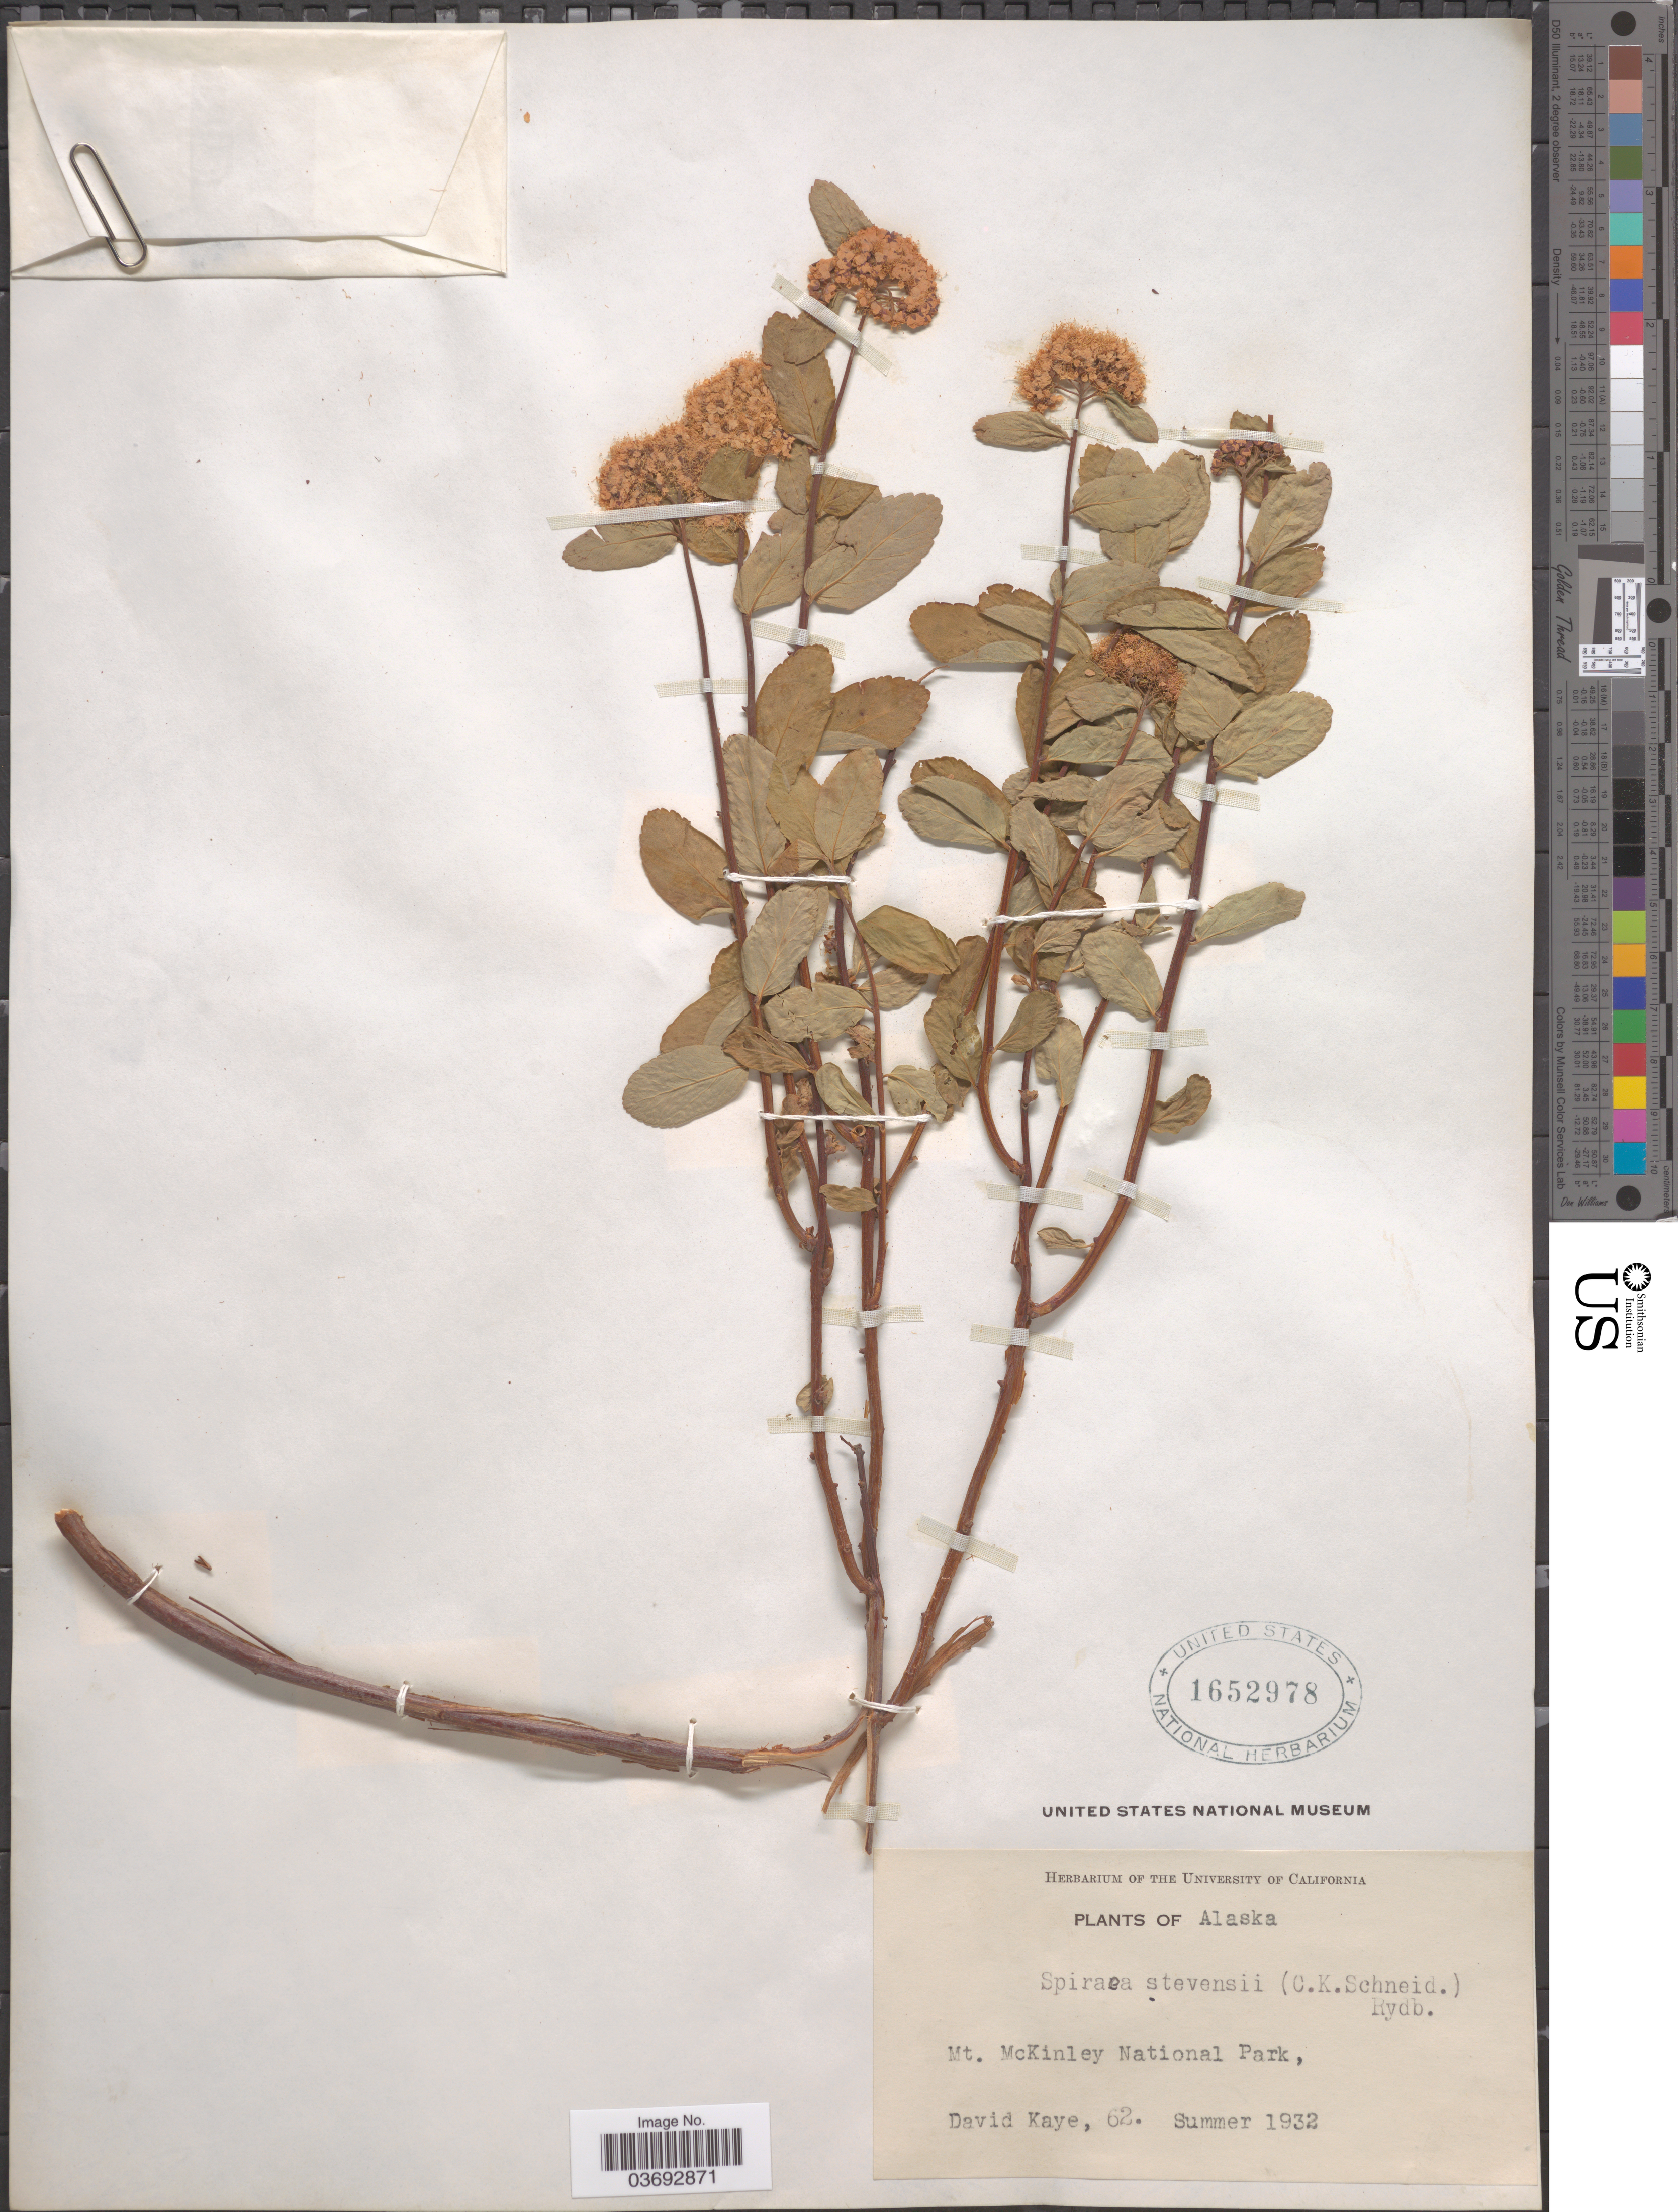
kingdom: Plantae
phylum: Tracheophyta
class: Magnoliopsida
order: Rosales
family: Rosaceae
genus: Spiraea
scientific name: Spiraea stevenii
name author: (C.K. Schneid.) Rydb.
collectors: D. Kaye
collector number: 62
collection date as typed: Summer 1932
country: United States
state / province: Alaska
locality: Mt. McKinley National Park.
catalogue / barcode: US 1652978